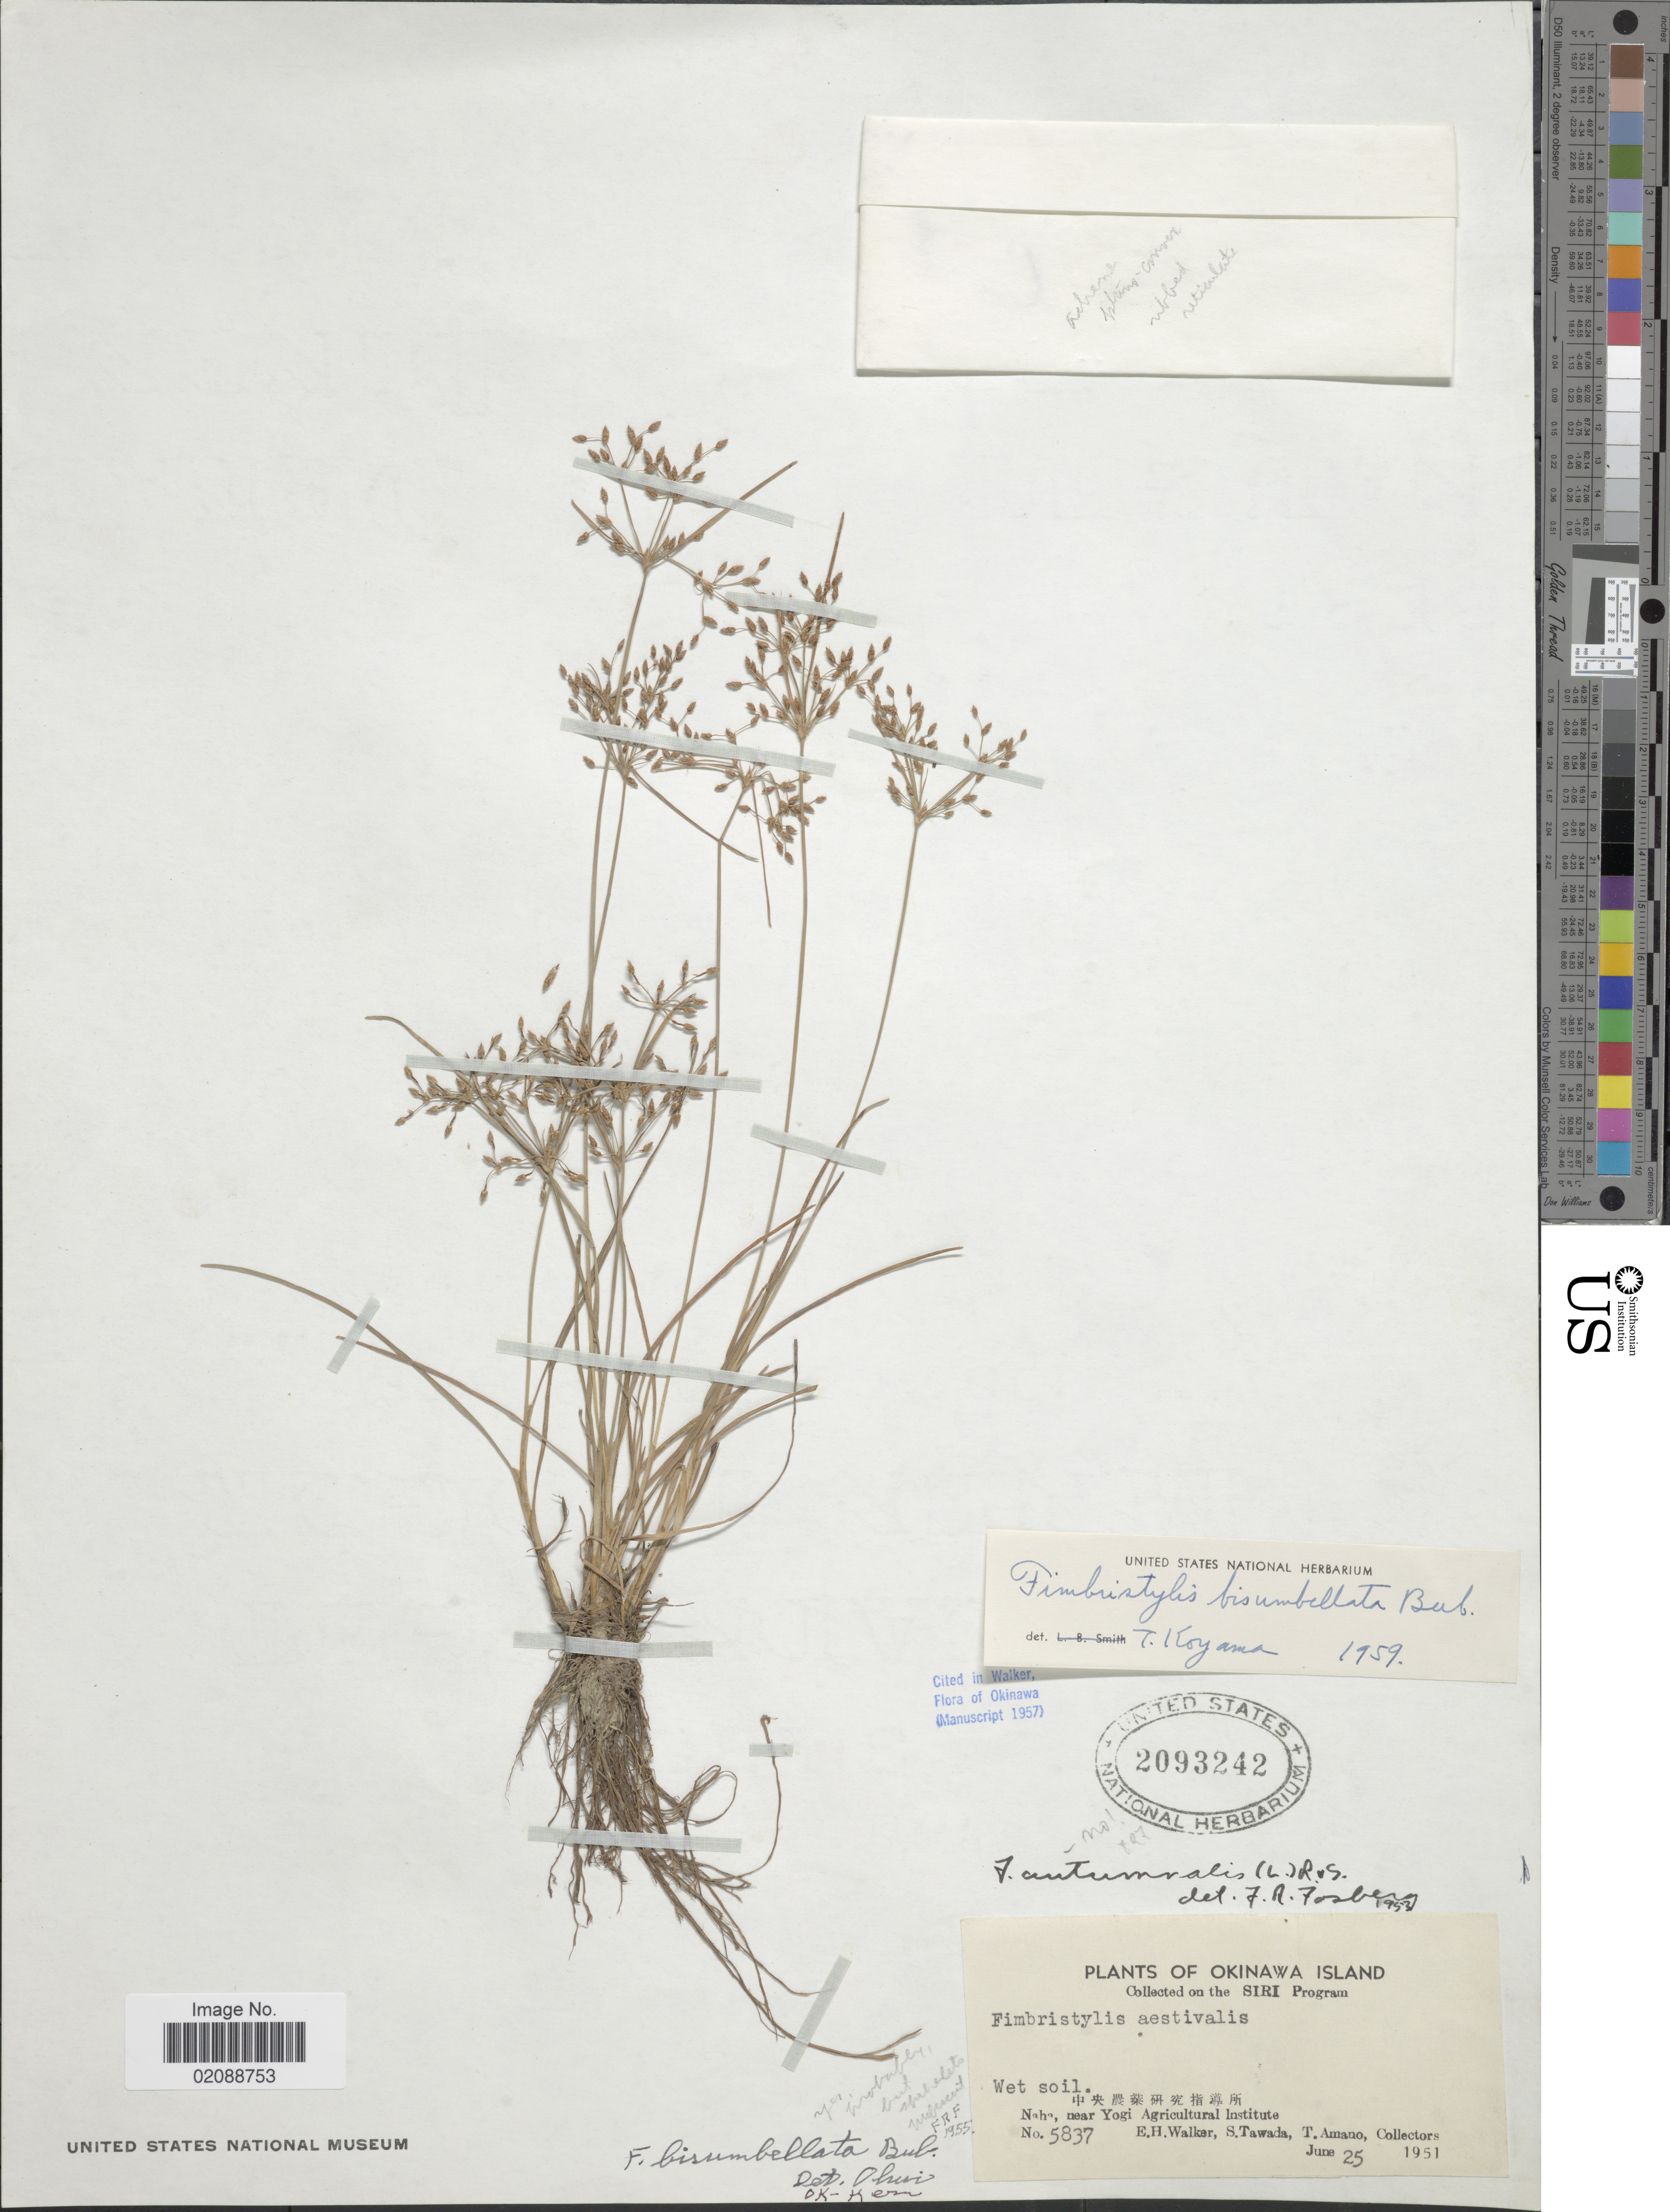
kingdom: Plantae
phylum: Tracheophyta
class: Liliopsida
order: Poales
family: Cyperaceae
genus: Fimbristylis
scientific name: Fimbristylis bisumbellata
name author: (Forssk.) Bubani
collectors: E. H. Walker, S. Tawada & T. Amano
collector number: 5837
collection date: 1951-06-25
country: Japan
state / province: Okinawa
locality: Okinawa Island, Naha, near Yogi Agricultural Institute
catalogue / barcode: US 2093242